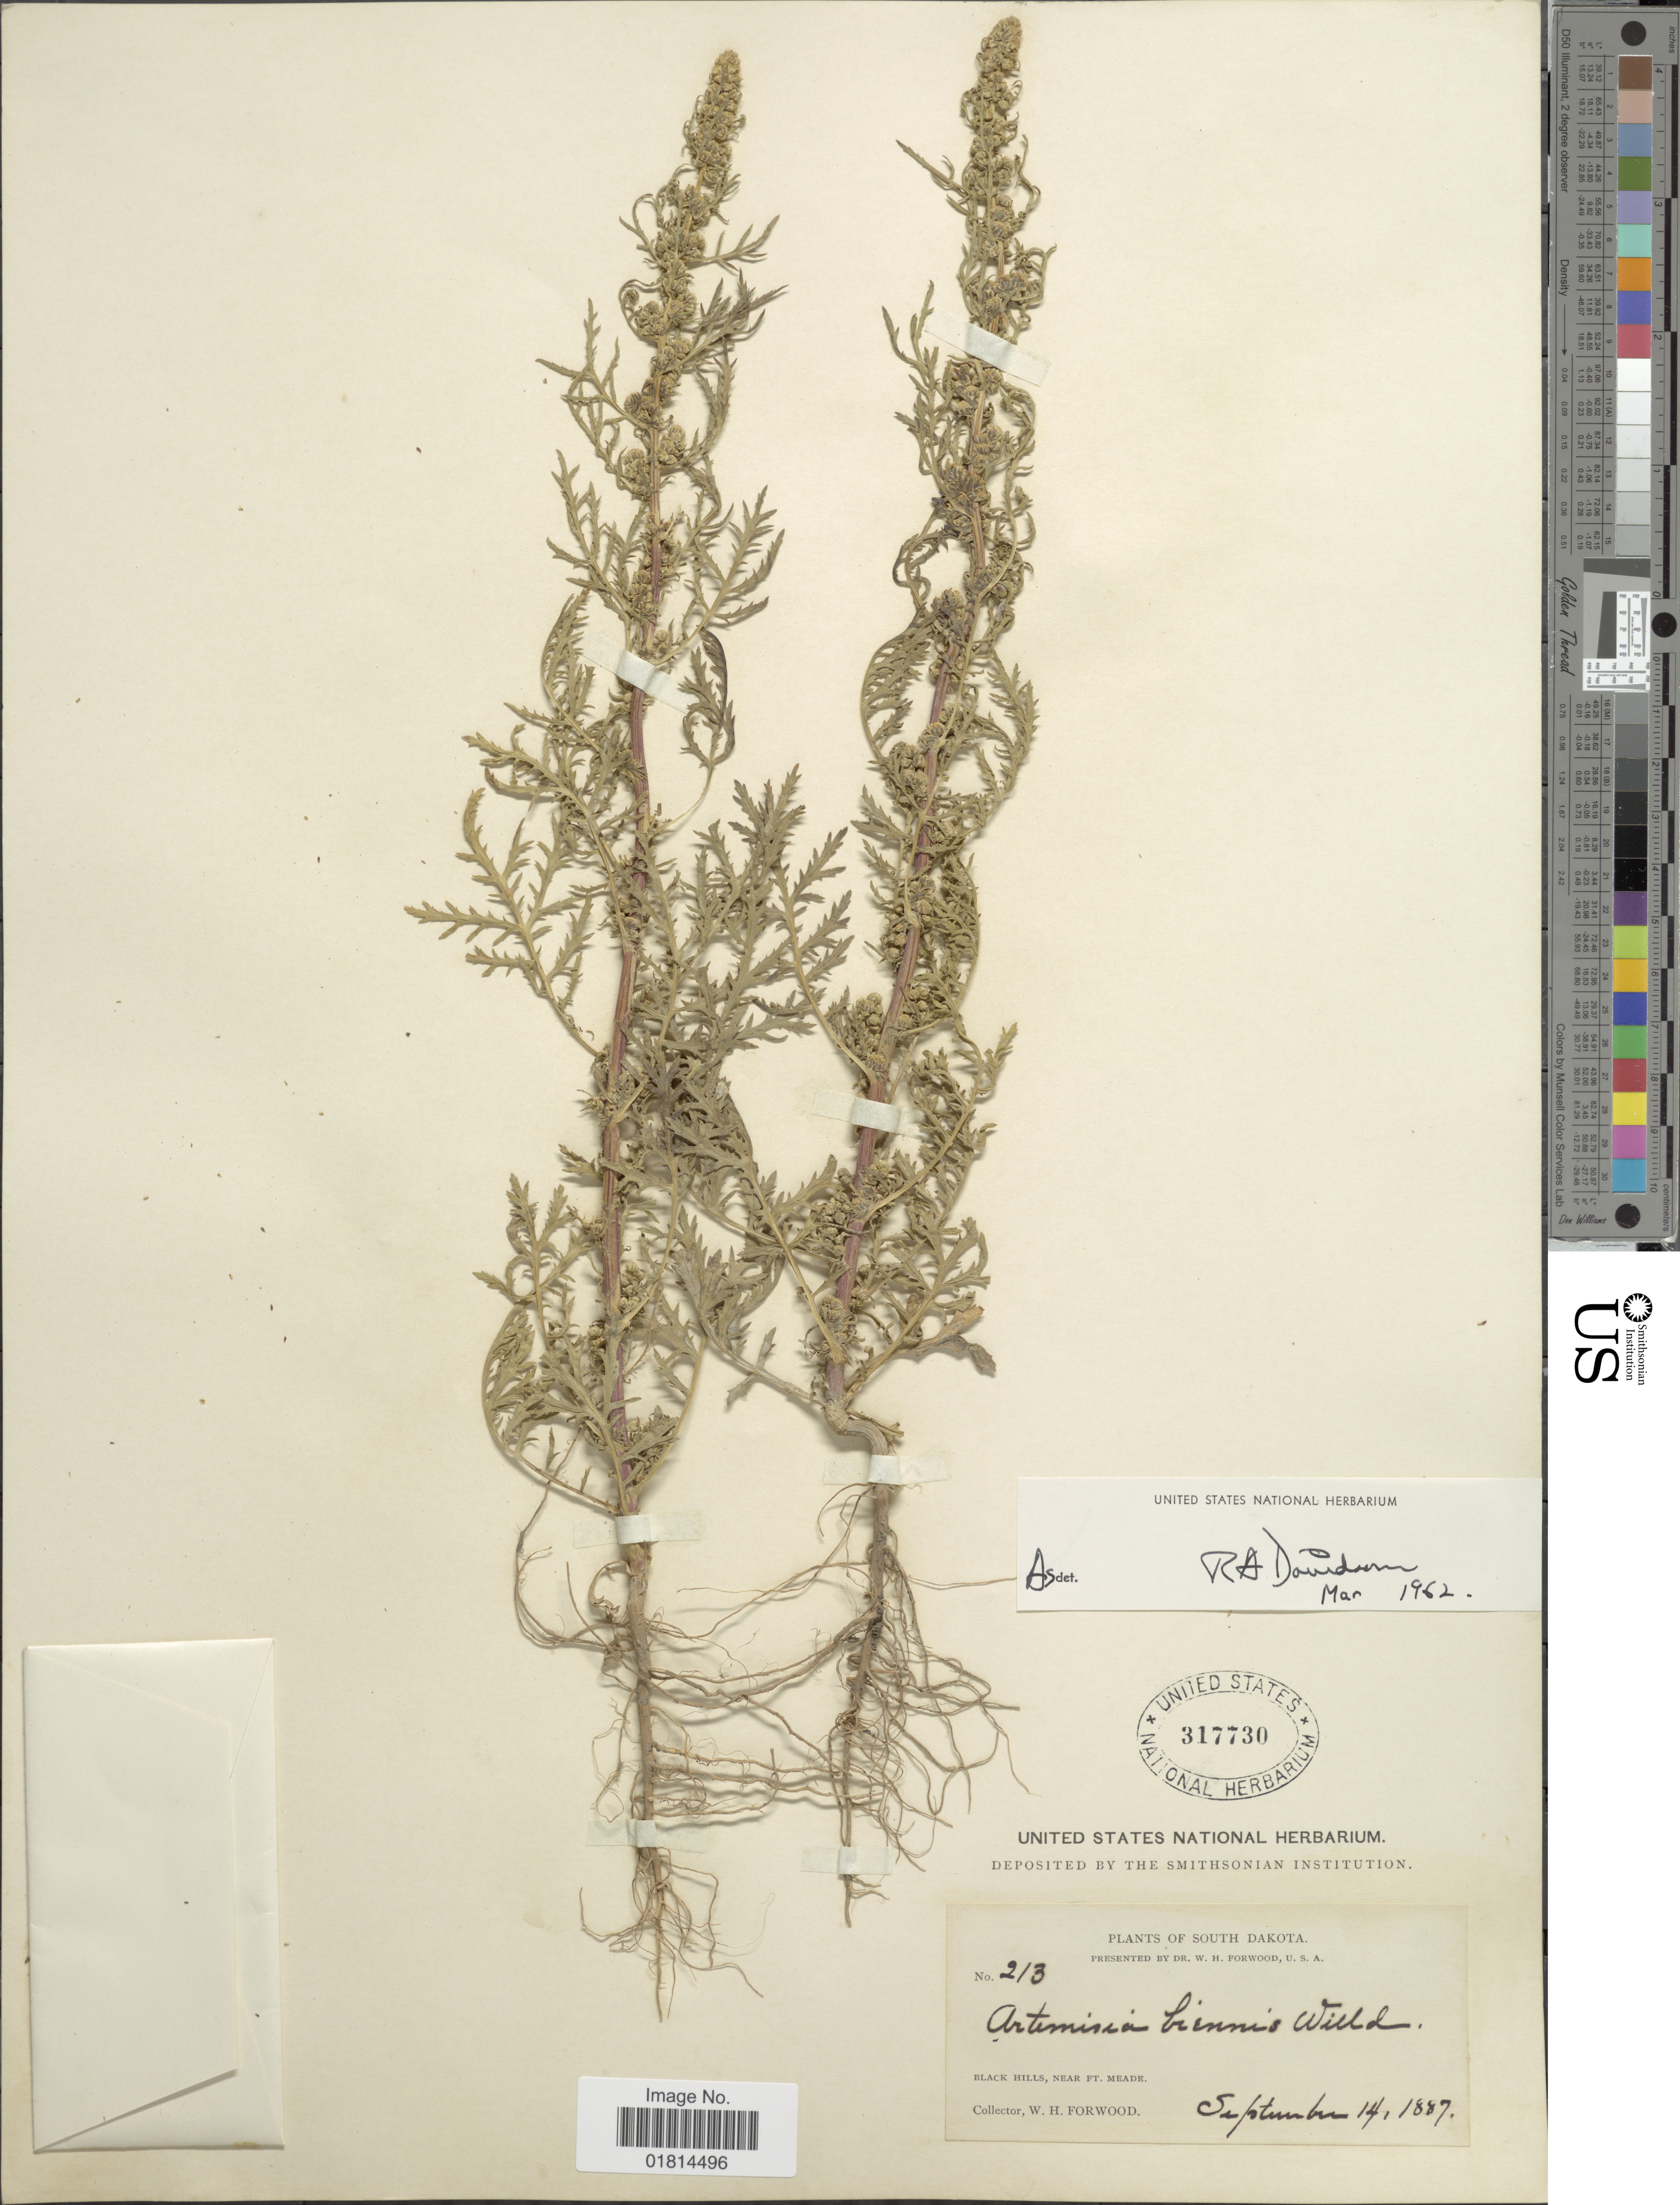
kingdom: Plantae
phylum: Tracheophyta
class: Magnoliopsida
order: Asterales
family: Asteraceae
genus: Artemisia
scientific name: Artemisia biennis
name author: Willd.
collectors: W. Forwood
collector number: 213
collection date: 1887-09-14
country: United States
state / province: South Dakota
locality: Black Hills, near Ft. Meade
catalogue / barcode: US 317730